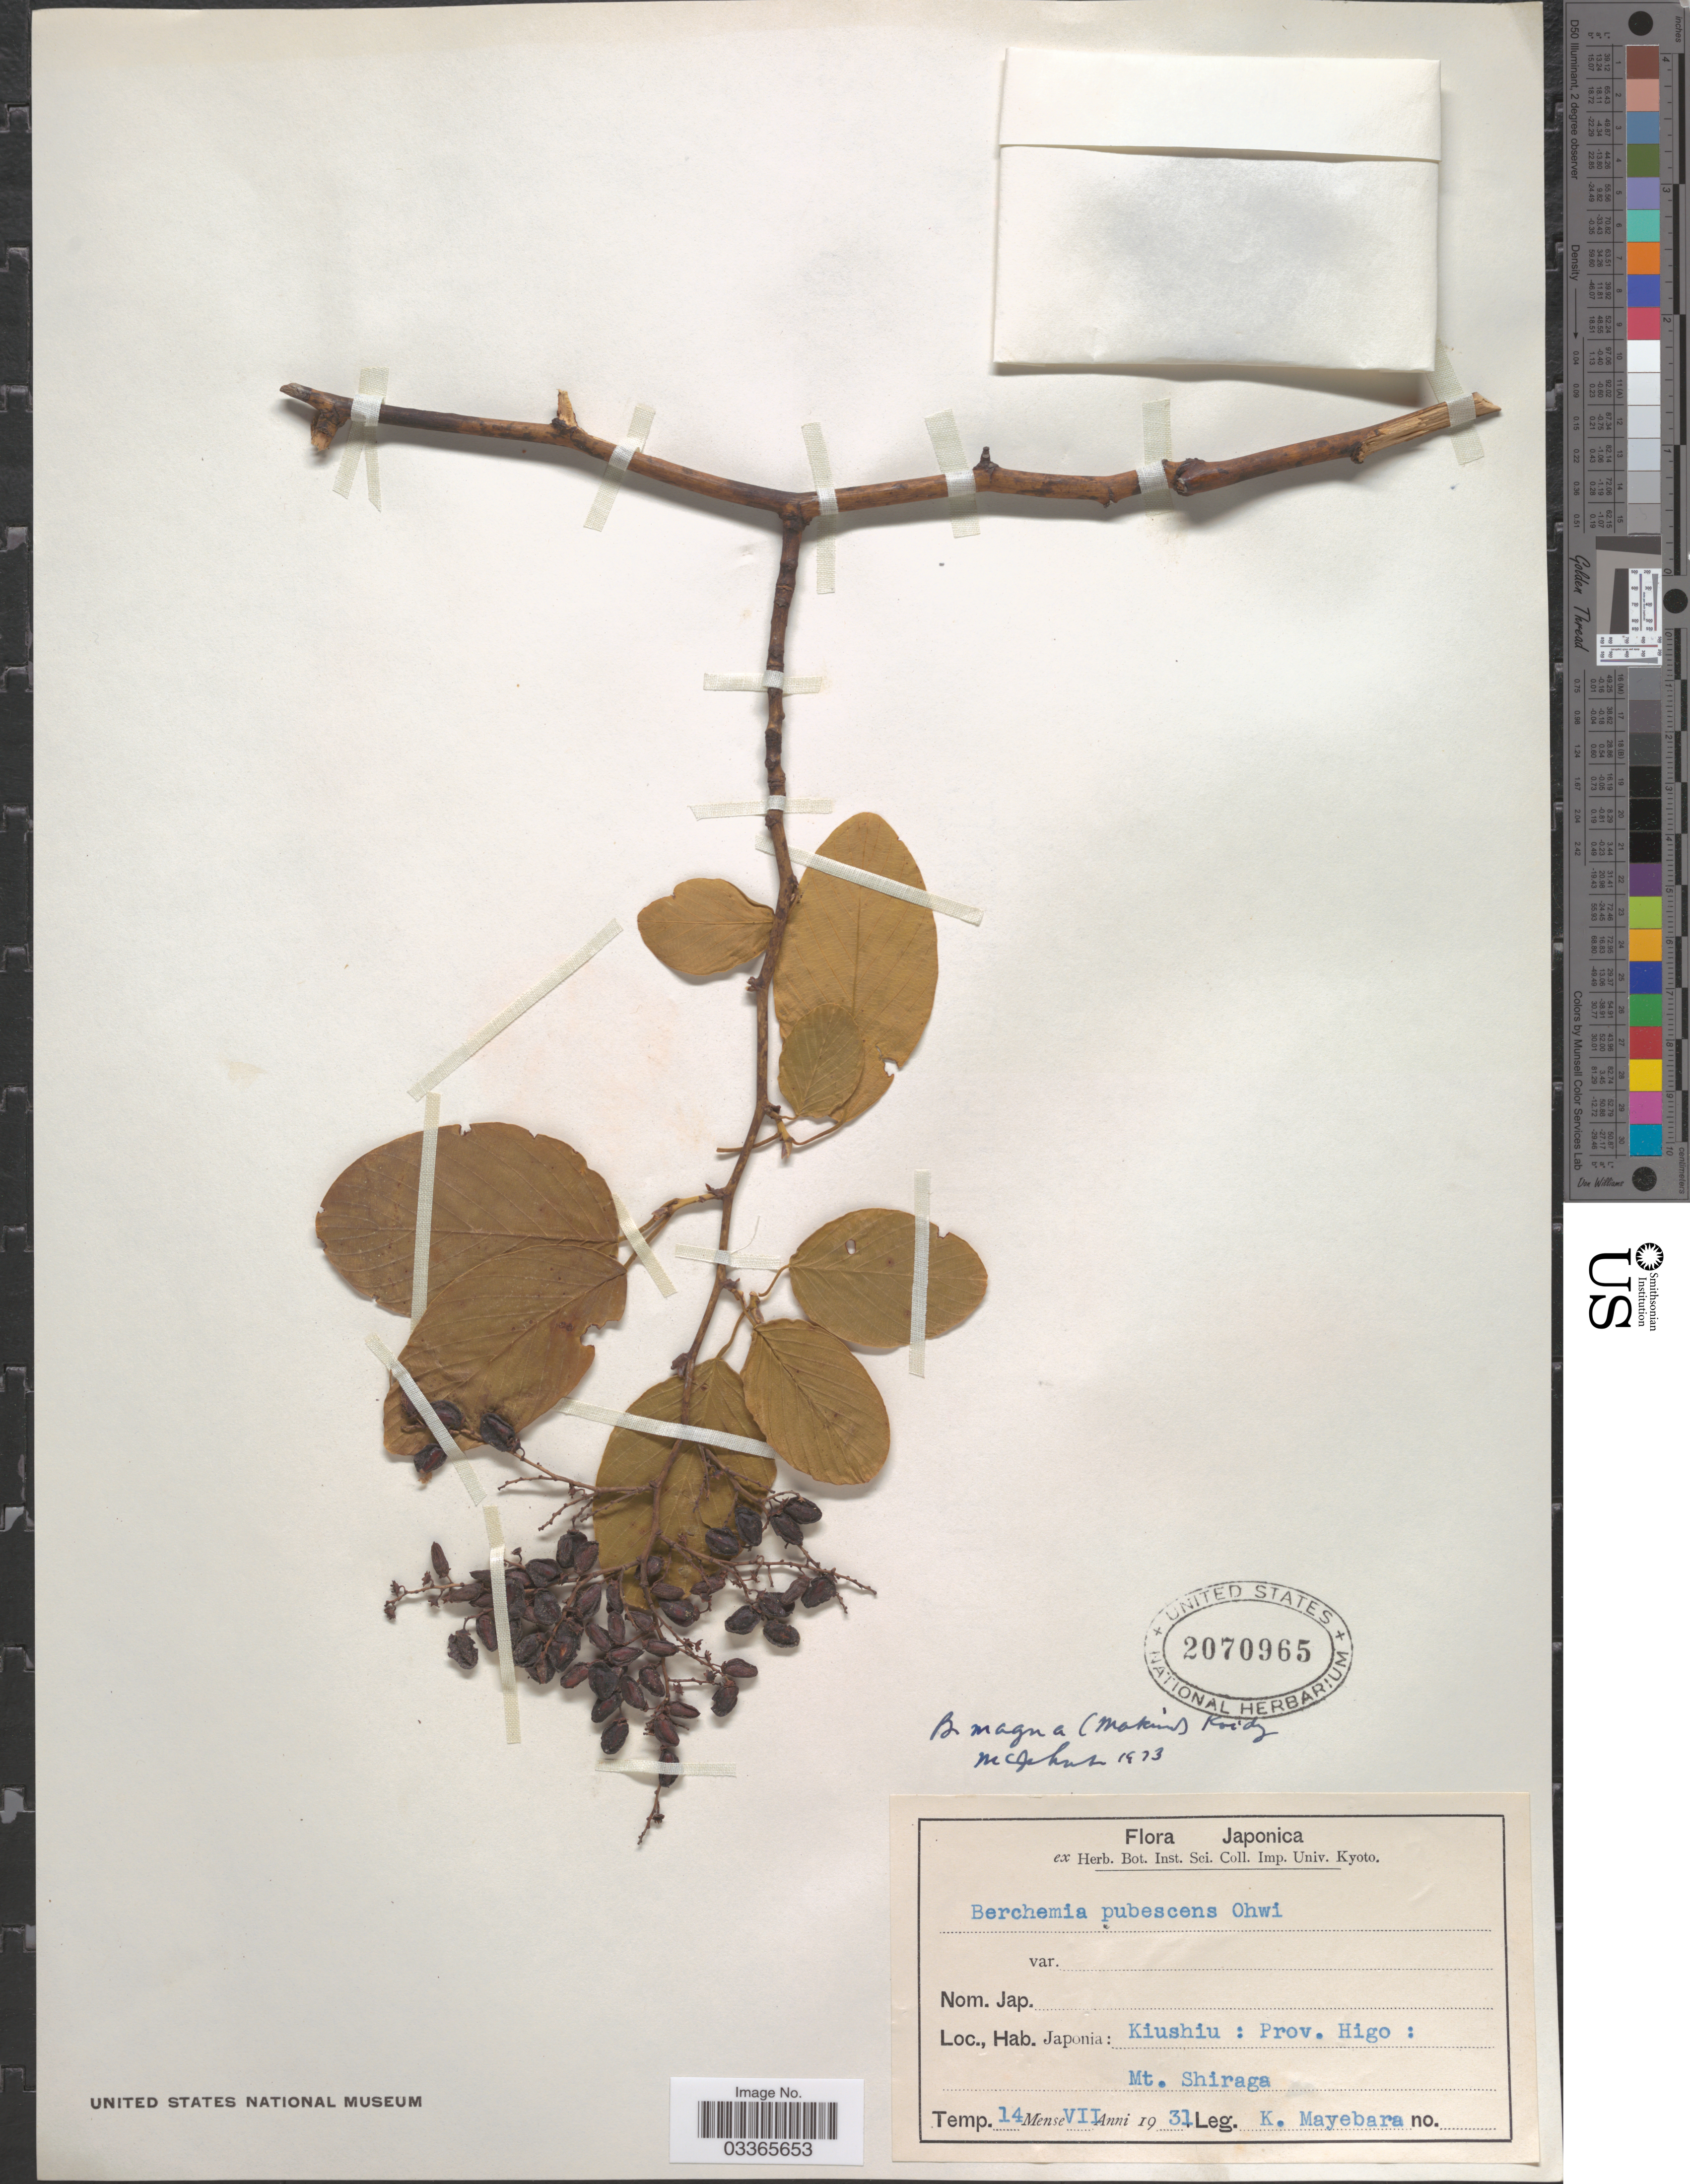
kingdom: Plantae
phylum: Tracheophyta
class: Magnoliopsida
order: Rosales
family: Rhamnaceae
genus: Berchemia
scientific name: Berchemia magna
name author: (Makino) Koidz.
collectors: K. Mayebara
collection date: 1931-07-14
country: Japan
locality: Japonia: Kiushiu: Prov. Higo: Mt. Shiraga.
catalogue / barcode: US 2070965